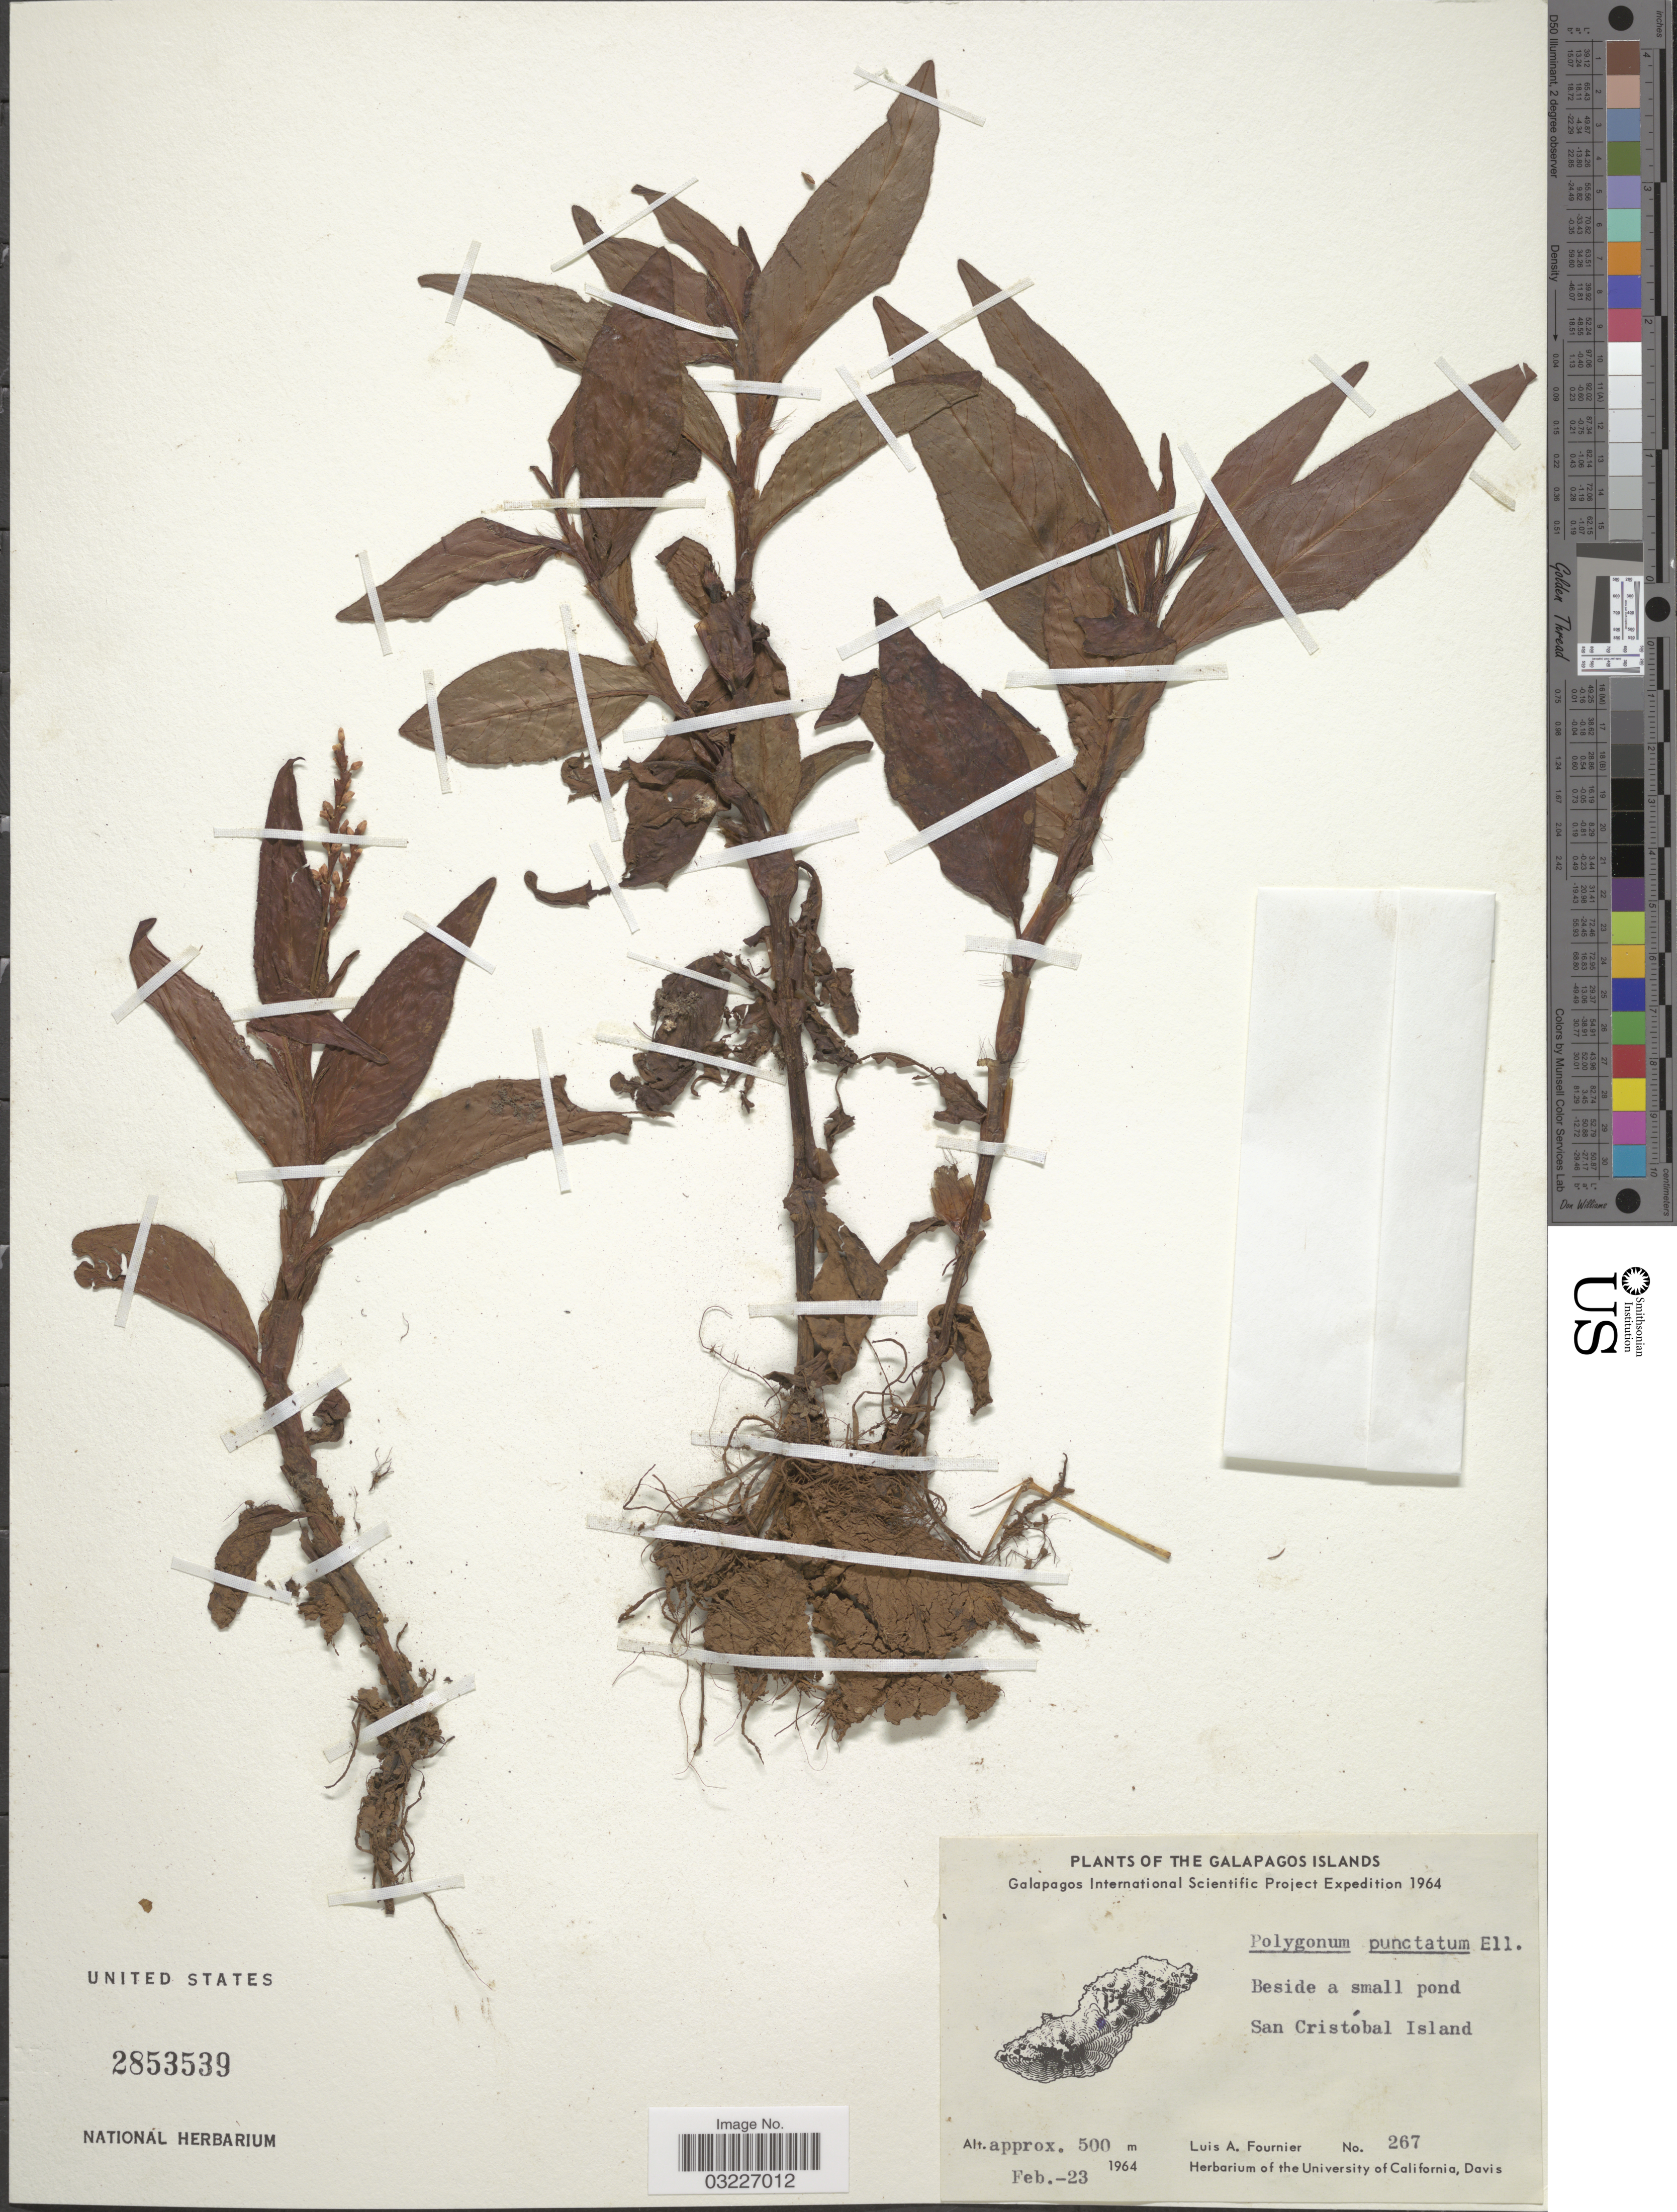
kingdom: Plantae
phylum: Tracheophyta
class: Magnoliopsida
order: Caryophyllales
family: Polygonaceae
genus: Polygonum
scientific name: Polygonum opelousanum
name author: Riddell ex Small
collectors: L. A. Fournier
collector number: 267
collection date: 1964-02-23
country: Ecuador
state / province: Colón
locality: The Galapagos Islands, San Cristóbal Island.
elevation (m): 500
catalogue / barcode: US 2853539